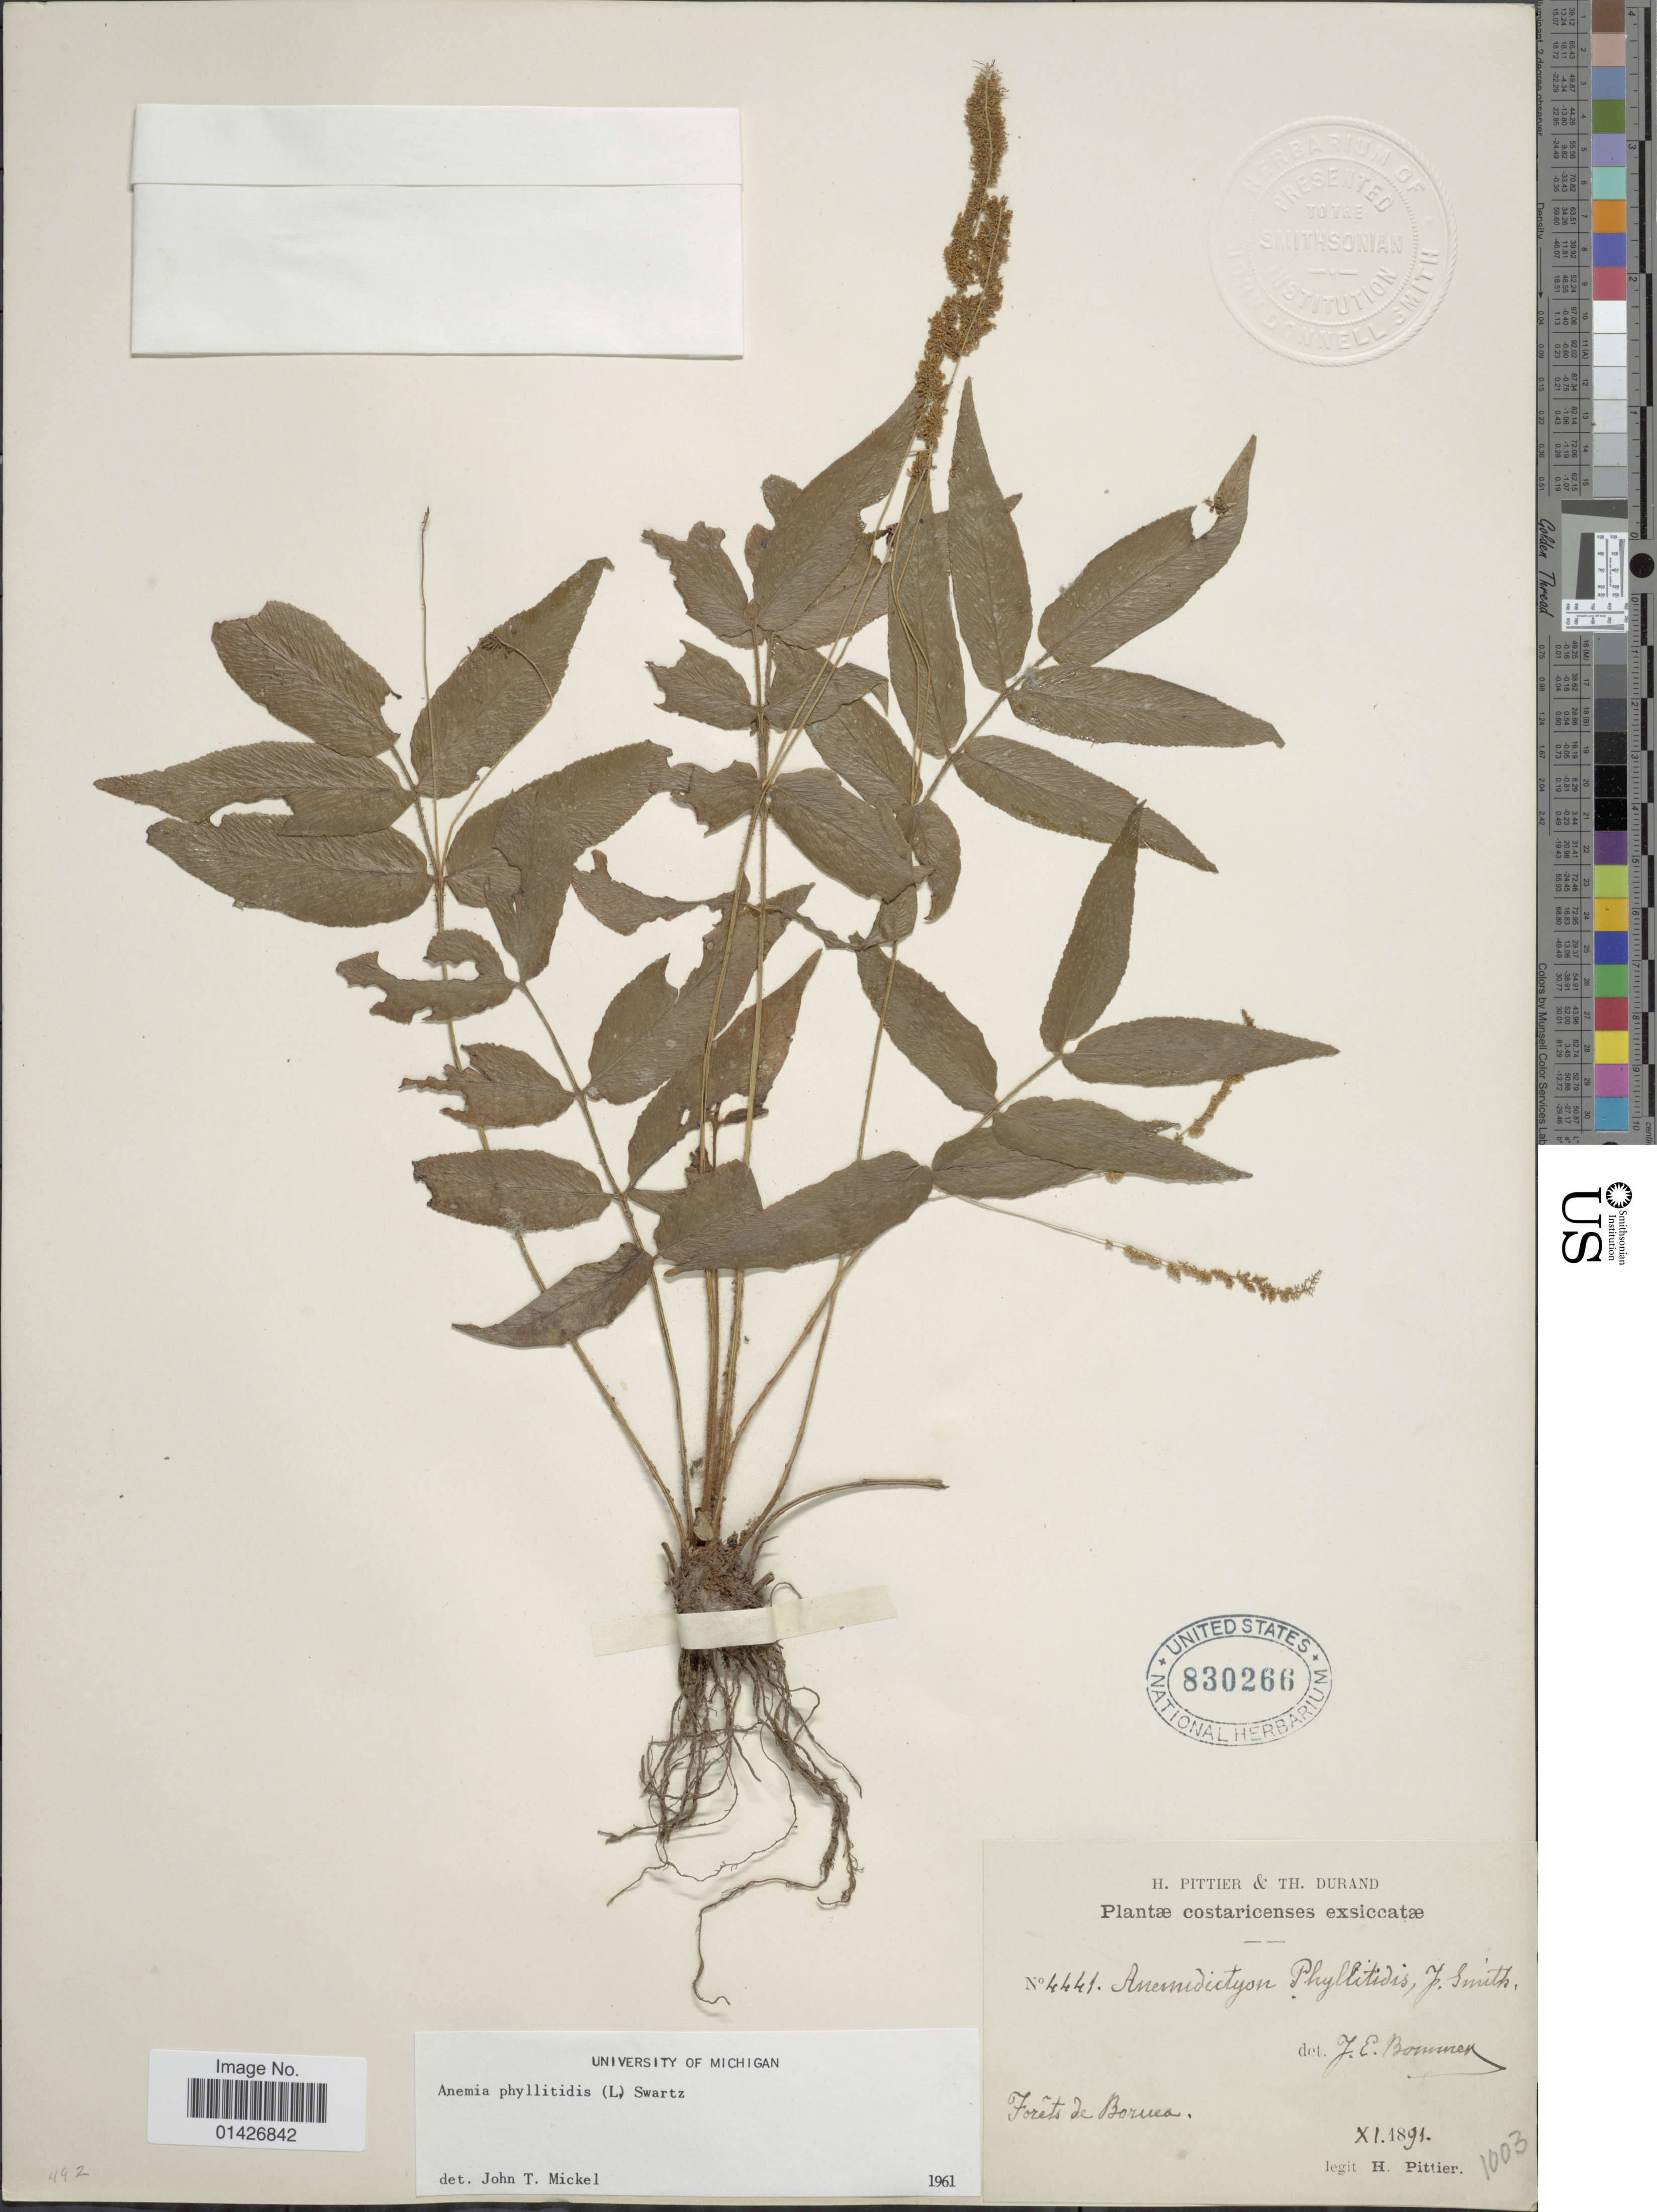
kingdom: Plantae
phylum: Tracheophyta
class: Polypodiopsida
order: Schizaeales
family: Anemiaceae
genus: Anemia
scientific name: Anemia phyllitidis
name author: (L.) Sw.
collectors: H. F. Pittier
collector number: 4441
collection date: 1891-11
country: Costa Rica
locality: Forêts de Boruea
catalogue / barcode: US 830266